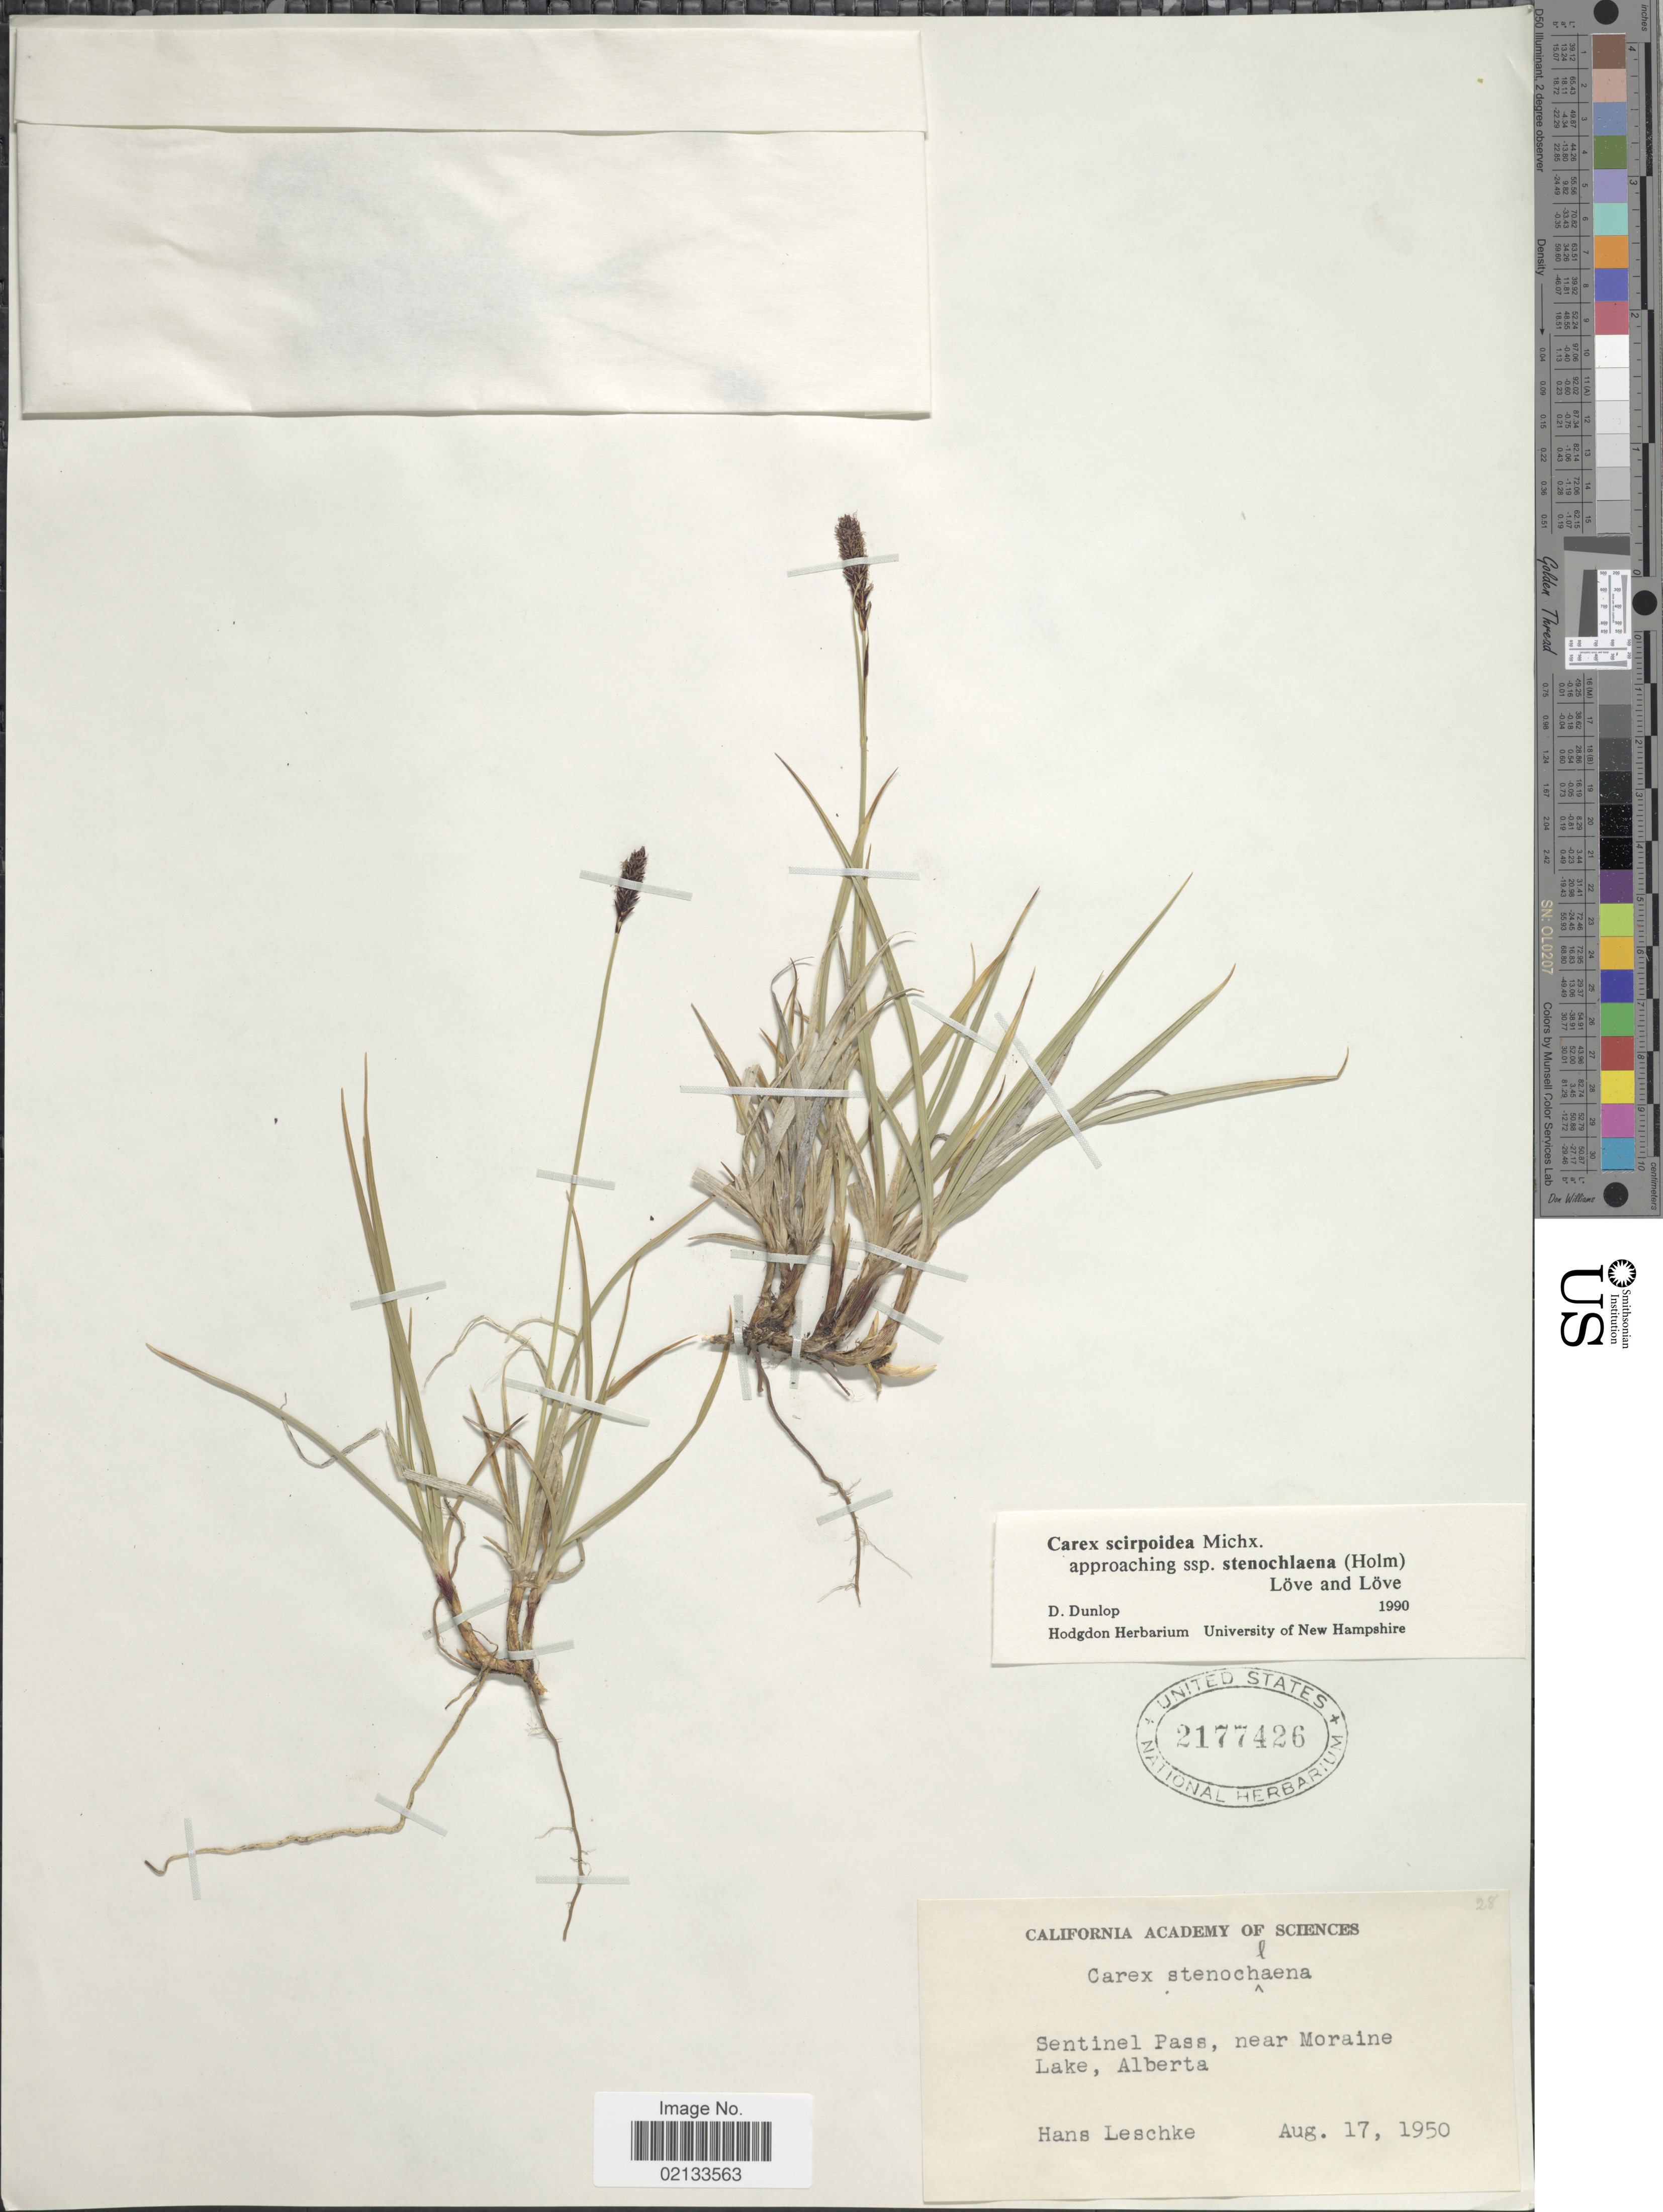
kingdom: Plantae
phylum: Tracheophyta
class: Liliopsida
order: Poales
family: Cyperaceae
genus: Carex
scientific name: Carex scirpoidea subsp. stenochloena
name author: (Holm) Á. Löve & D. Löve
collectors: H. Leschke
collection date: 1950-08-17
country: Canada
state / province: Alberta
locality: Sentinel Pass, near Moraine Lake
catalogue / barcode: US 2177426